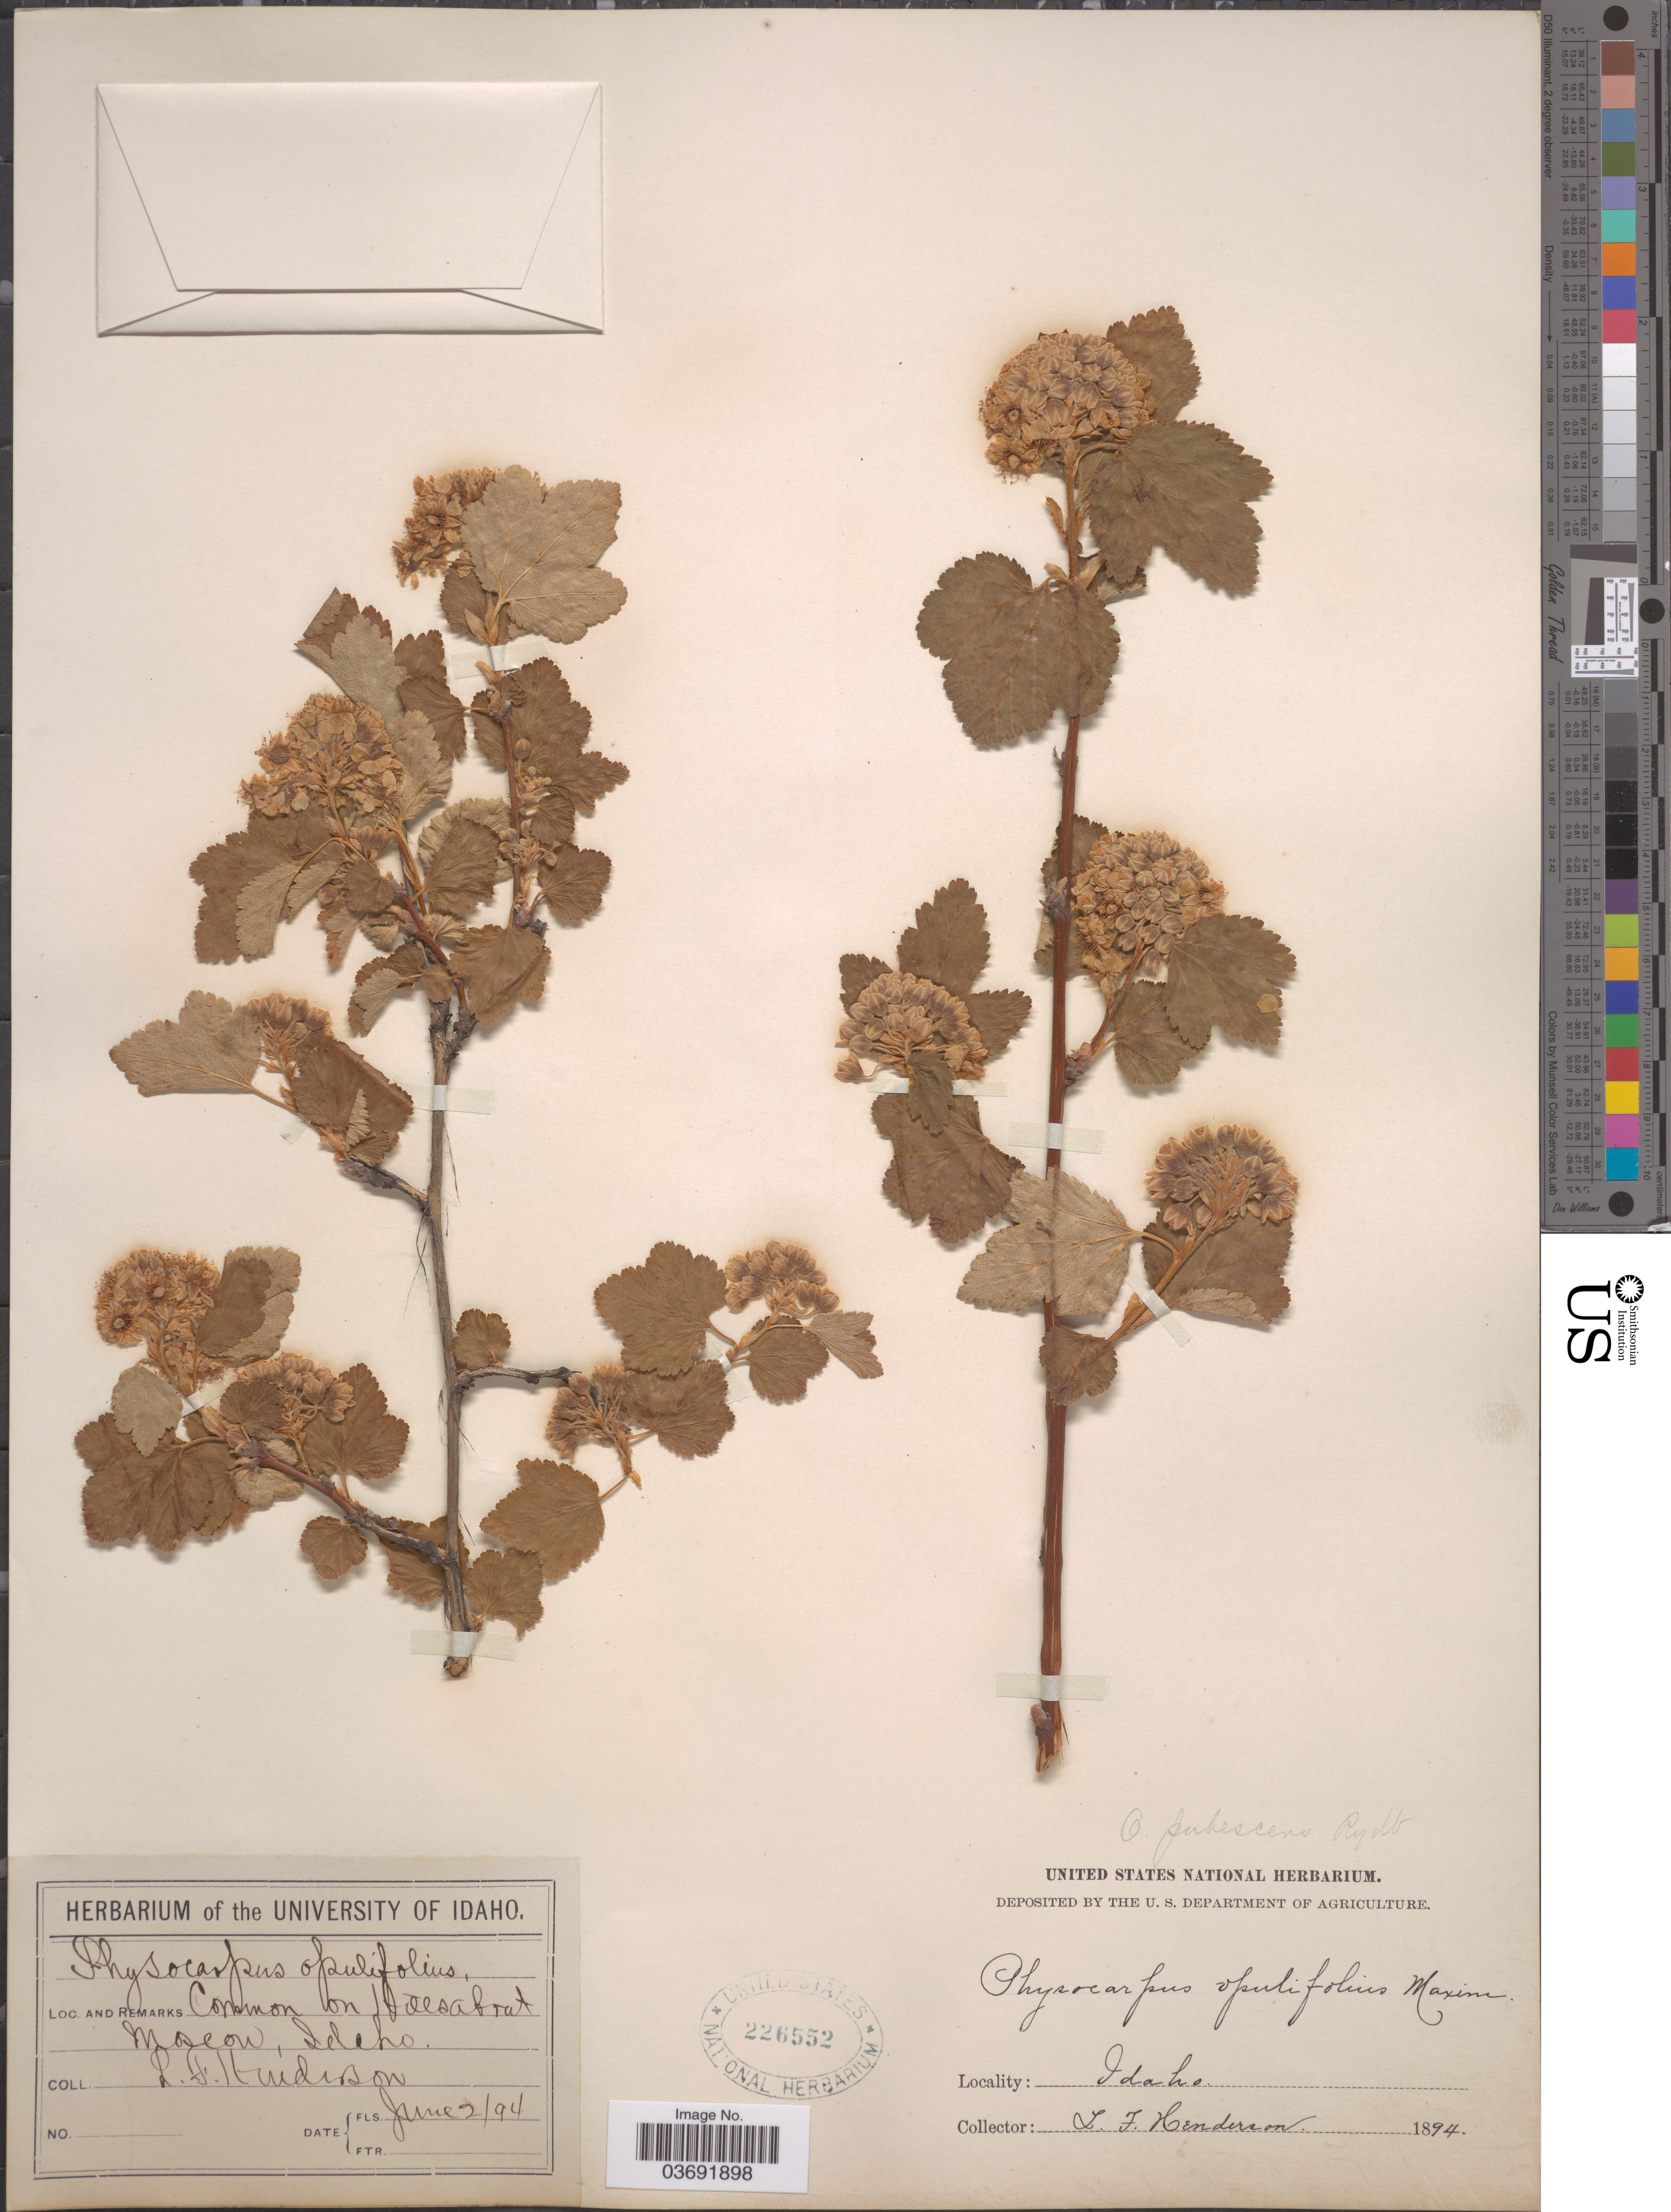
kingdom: Plantae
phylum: Tracheophyta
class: Magnoliopsida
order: Rosales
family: Rosaceae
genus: Physocarpus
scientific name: Physocarpus opulifolius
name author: (L.) Maxim.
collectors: L. Henderson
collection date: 1894-06-02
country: United States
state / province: Idaho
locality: Common on Hills about Moscow.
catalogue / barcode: US 226552